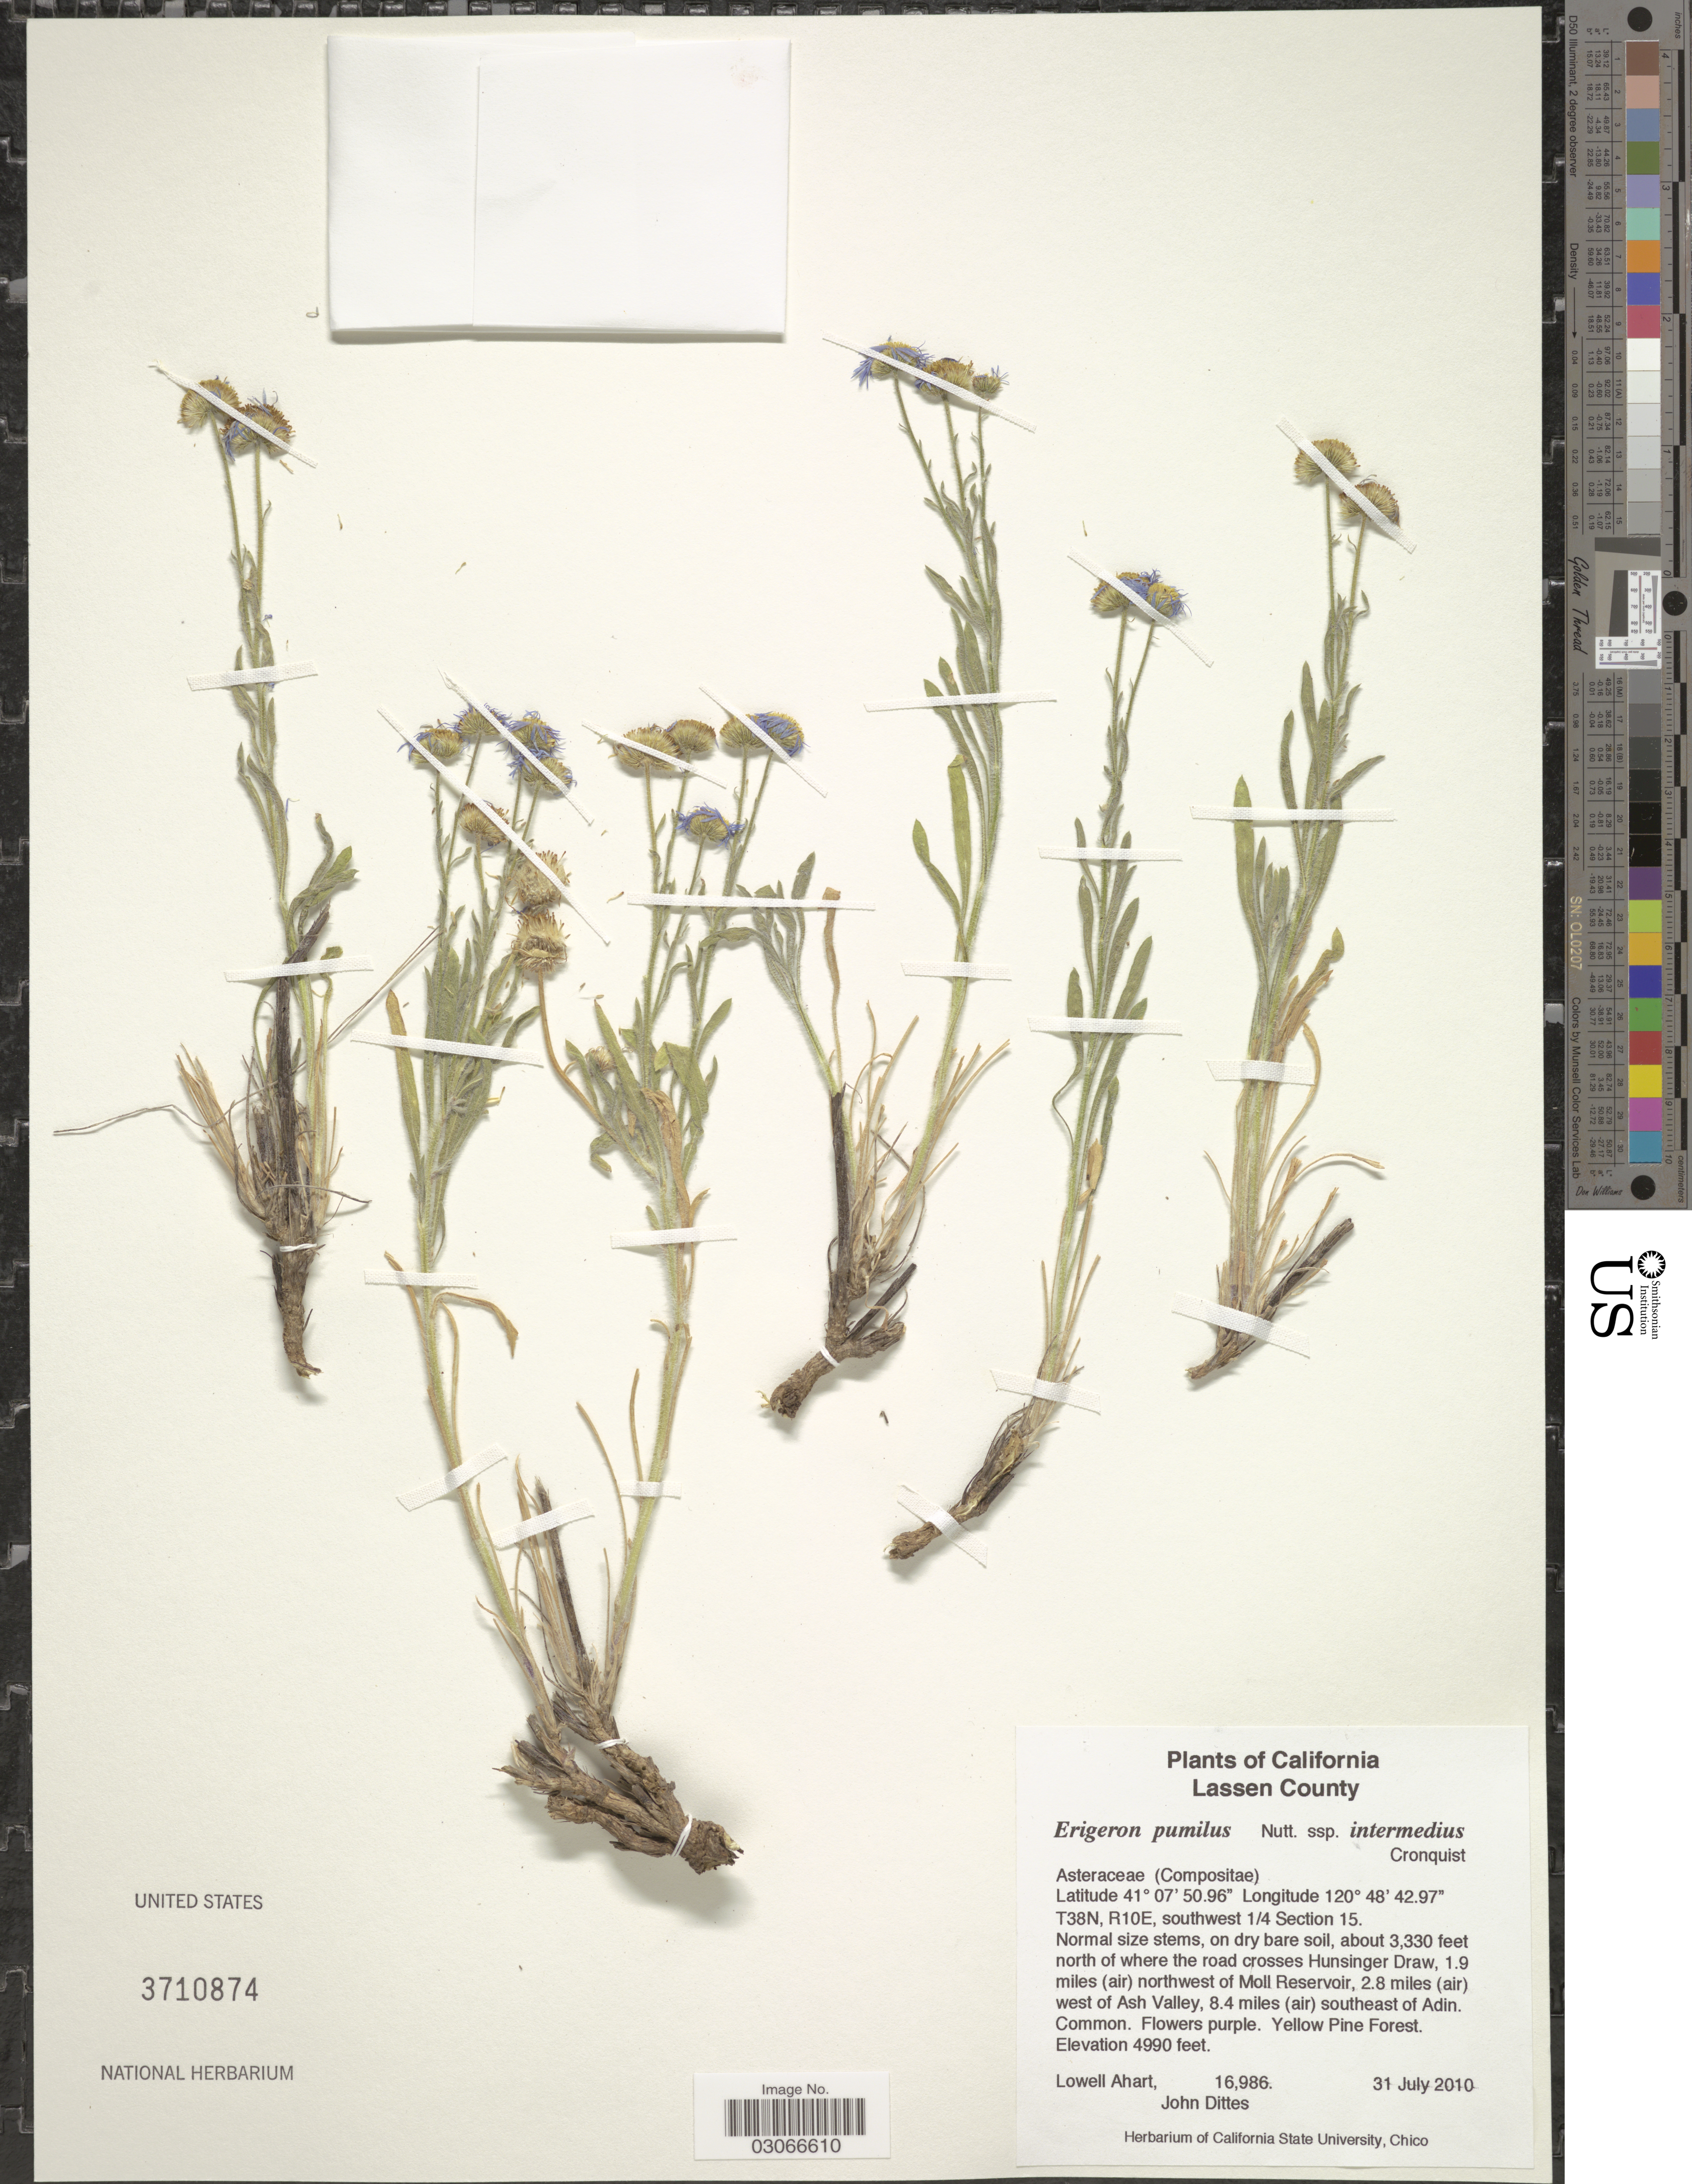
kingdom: Plantae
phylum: Tracheophyta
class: Magnoliopsida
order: Asterales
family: Asteraceae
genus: Erigeron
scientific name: Erigeron pumilus subsp. intermedius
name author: Cronq.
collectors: L. Ahart & J. Dittes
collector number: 16986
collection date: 2010-07-31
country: United States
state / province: California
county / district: Lassen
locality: Lassen County. T38N, R10, southwest 1/4 Section 15. about 3330 feet north of where the road crosses Hunsinger Draw, 1.9 miles (air) northwest of Moll Reservoir, 2.8 miles (air) west of Ash Valley, 8.4 miles (air) southeast of Adin.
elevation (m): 1521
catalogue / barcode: US 3710874